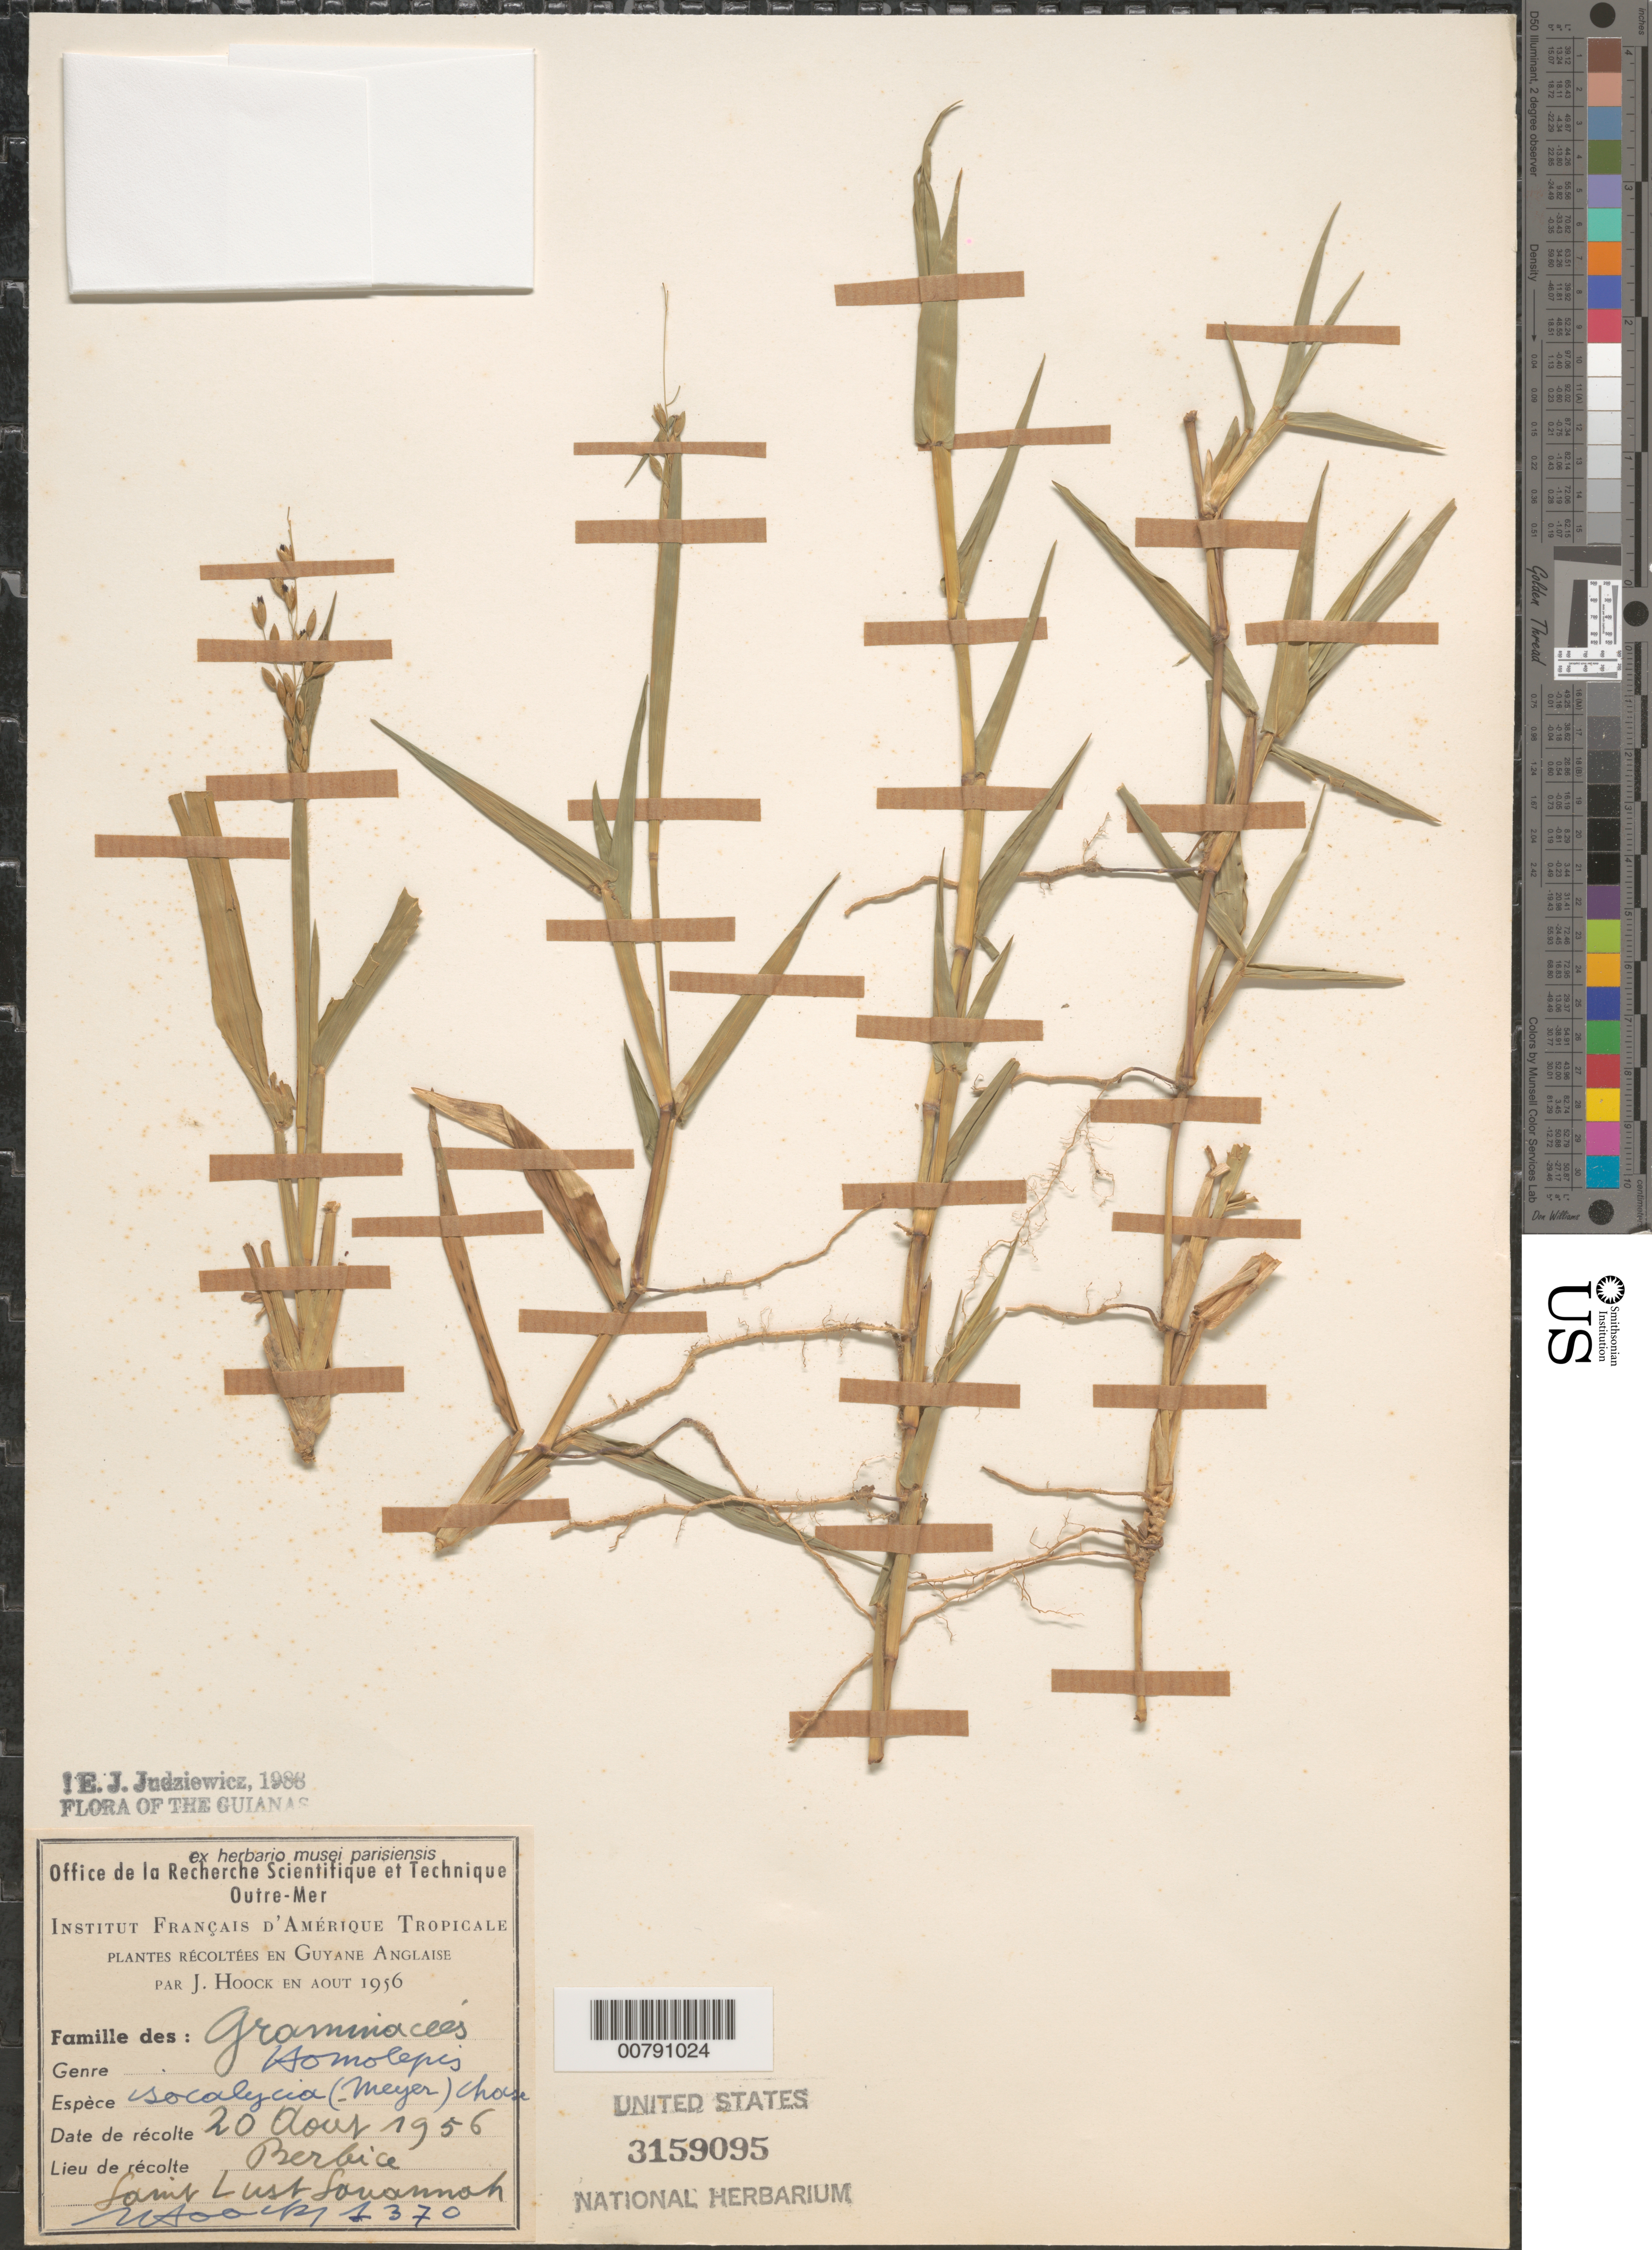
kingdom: Plantae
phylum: Tracheophyta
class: Liliopsida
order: Poales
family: Poaceae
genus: Homolepis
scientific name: Homolepis isocalycia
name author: (G. Mey.) Chase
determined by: Judziewicz, E. J.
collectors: J. Hoock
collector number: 1370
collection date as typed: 20-Aug-56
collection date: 1956-08-20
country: Guyana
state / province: Mahaica-Berbice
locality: Berbice, Saint Lust Savanna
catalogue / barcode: US 3159095